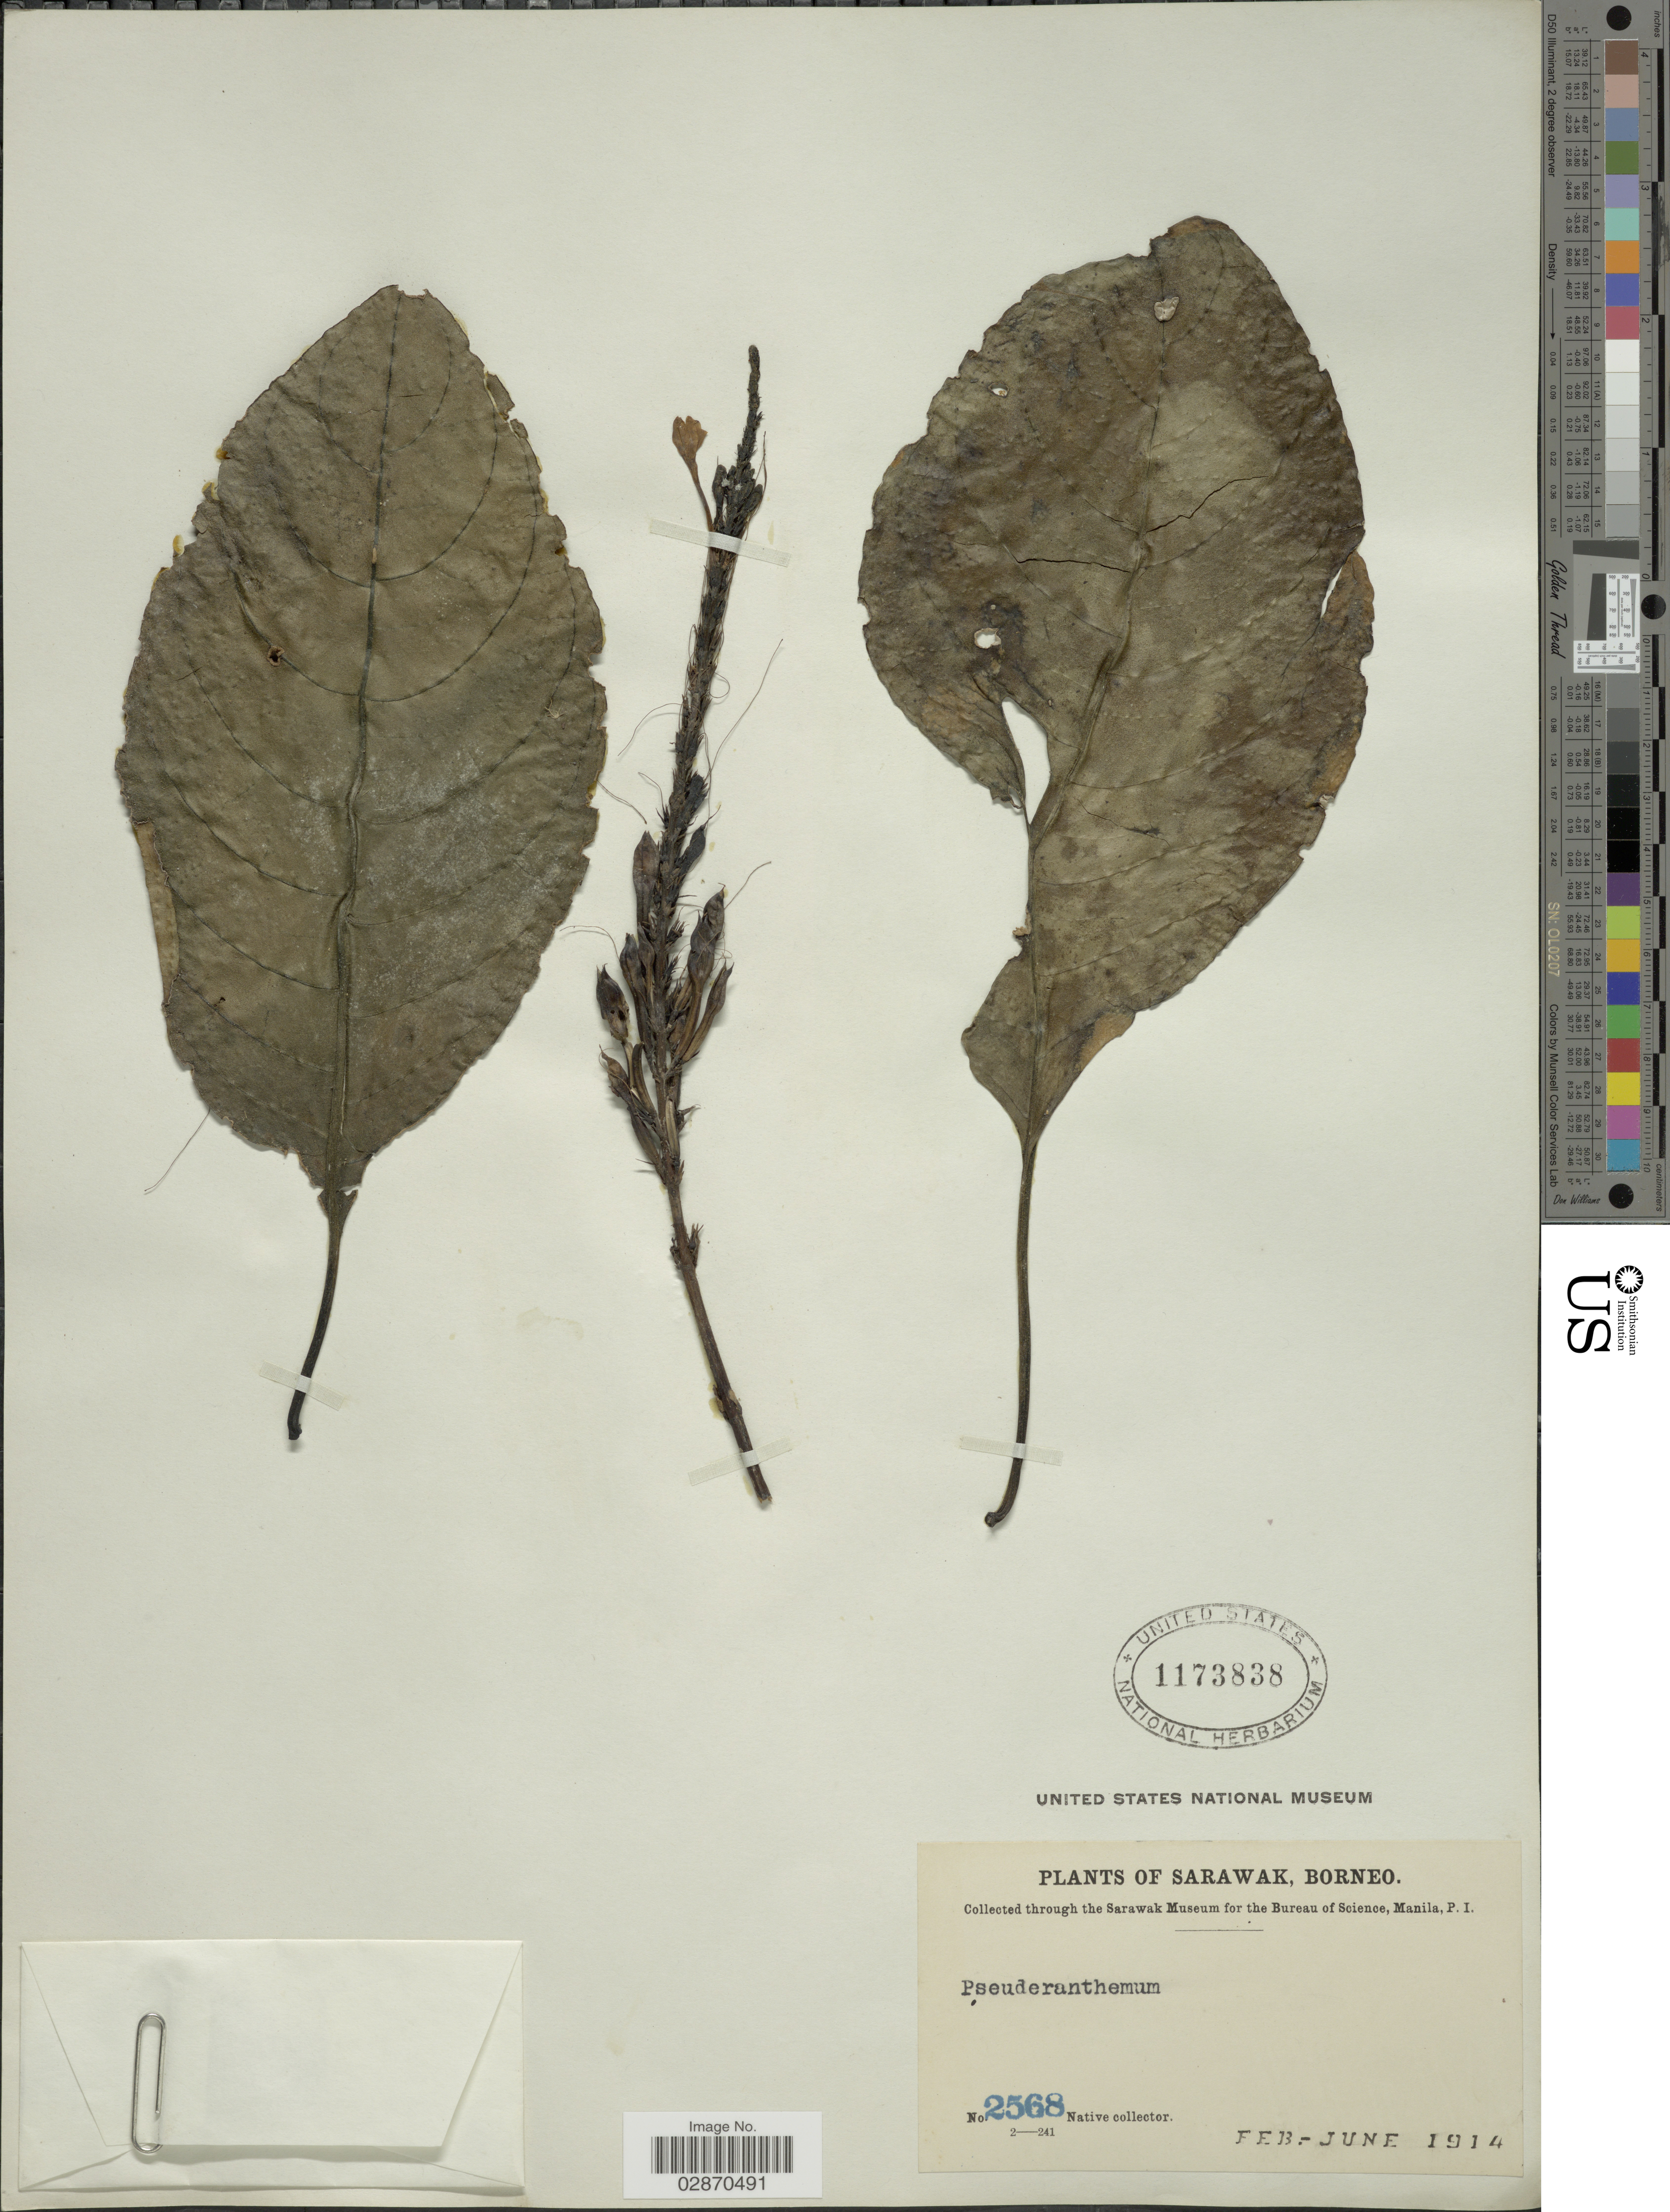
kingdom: Plantae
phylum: Tracheophyta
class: Magnoliopsida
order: Lamiales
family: Acanthaceae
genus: Pseuderanthemum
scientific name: Pseuderanthemum sp.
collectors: Native collector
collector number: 2568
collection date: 1914-02/1914-06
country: Malaysia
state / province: Sarawak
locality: Borneo.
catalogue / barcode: US 1173838